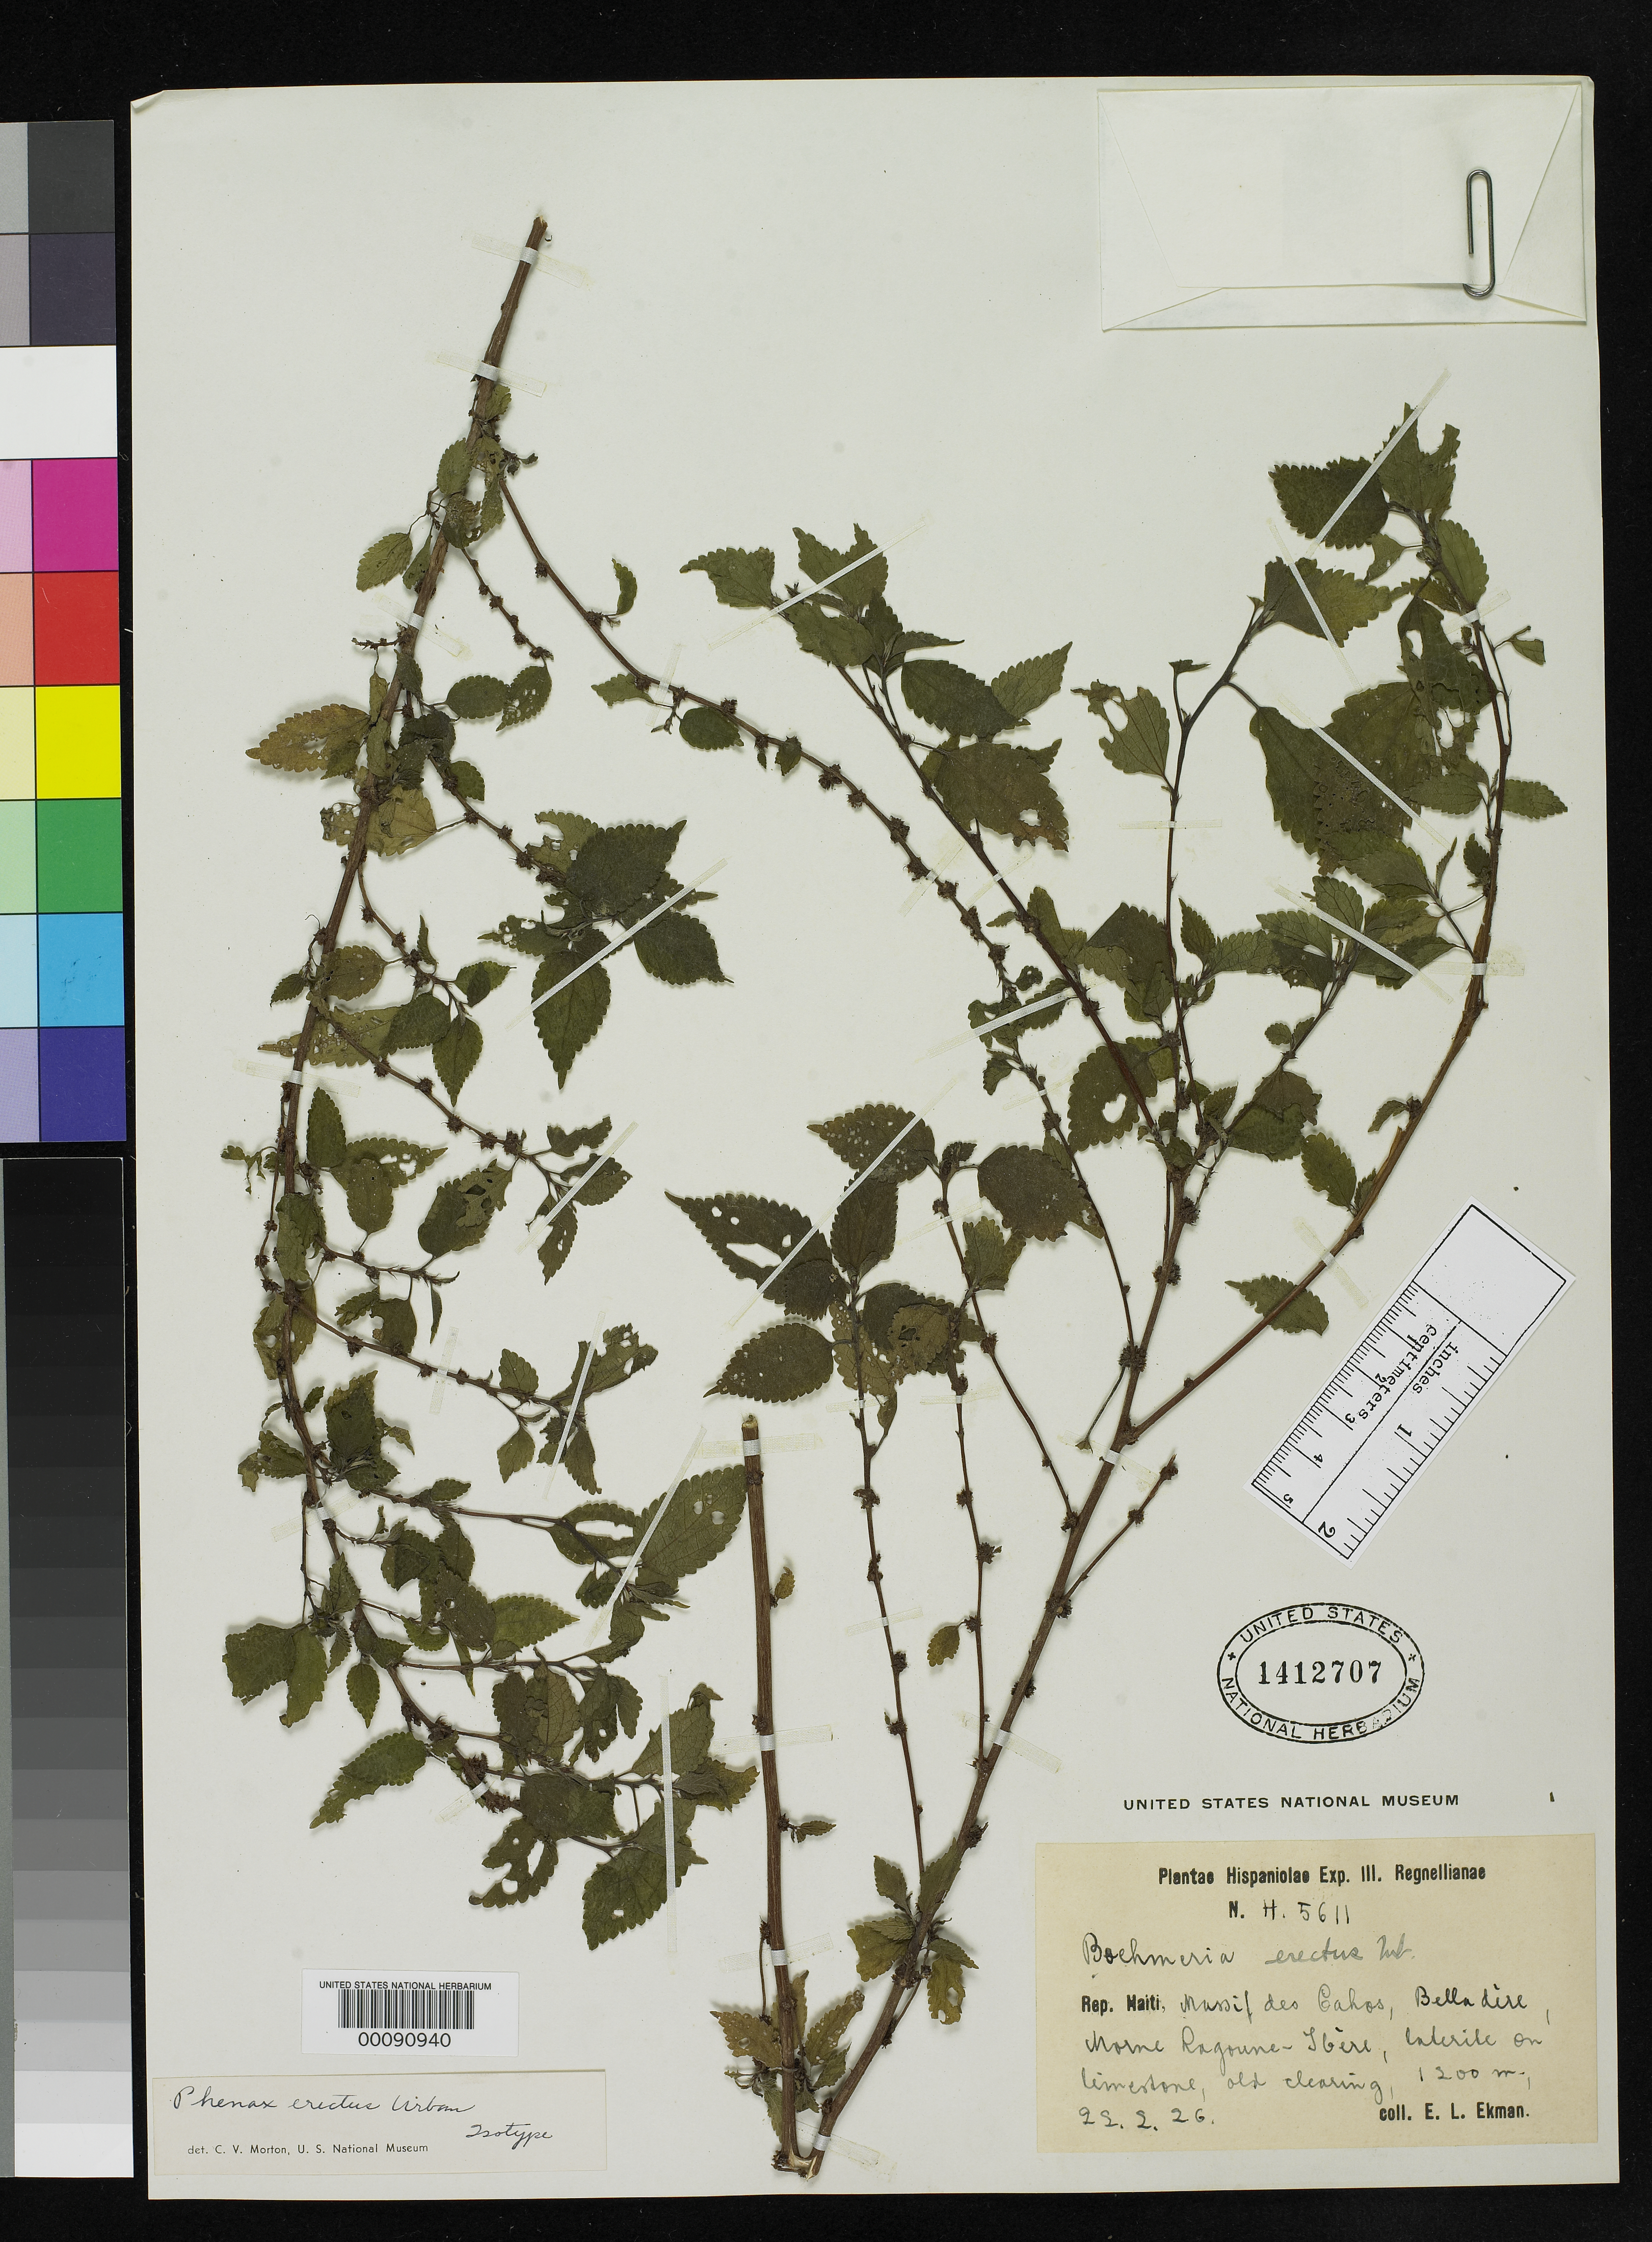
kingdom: Plantae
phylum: Tracheophyta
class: Magnoliopsida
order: Rosales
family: Urticaceae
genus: Phenax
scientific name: Phenax erectus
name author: Urb.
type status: Isotype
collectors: E. L. Ekman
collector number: H 5611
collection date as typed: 22 Feb 1926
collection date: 1926-02-22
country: Haiti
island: Hispaniola Island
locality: Massif des Cahos.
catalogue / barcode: US 1412707